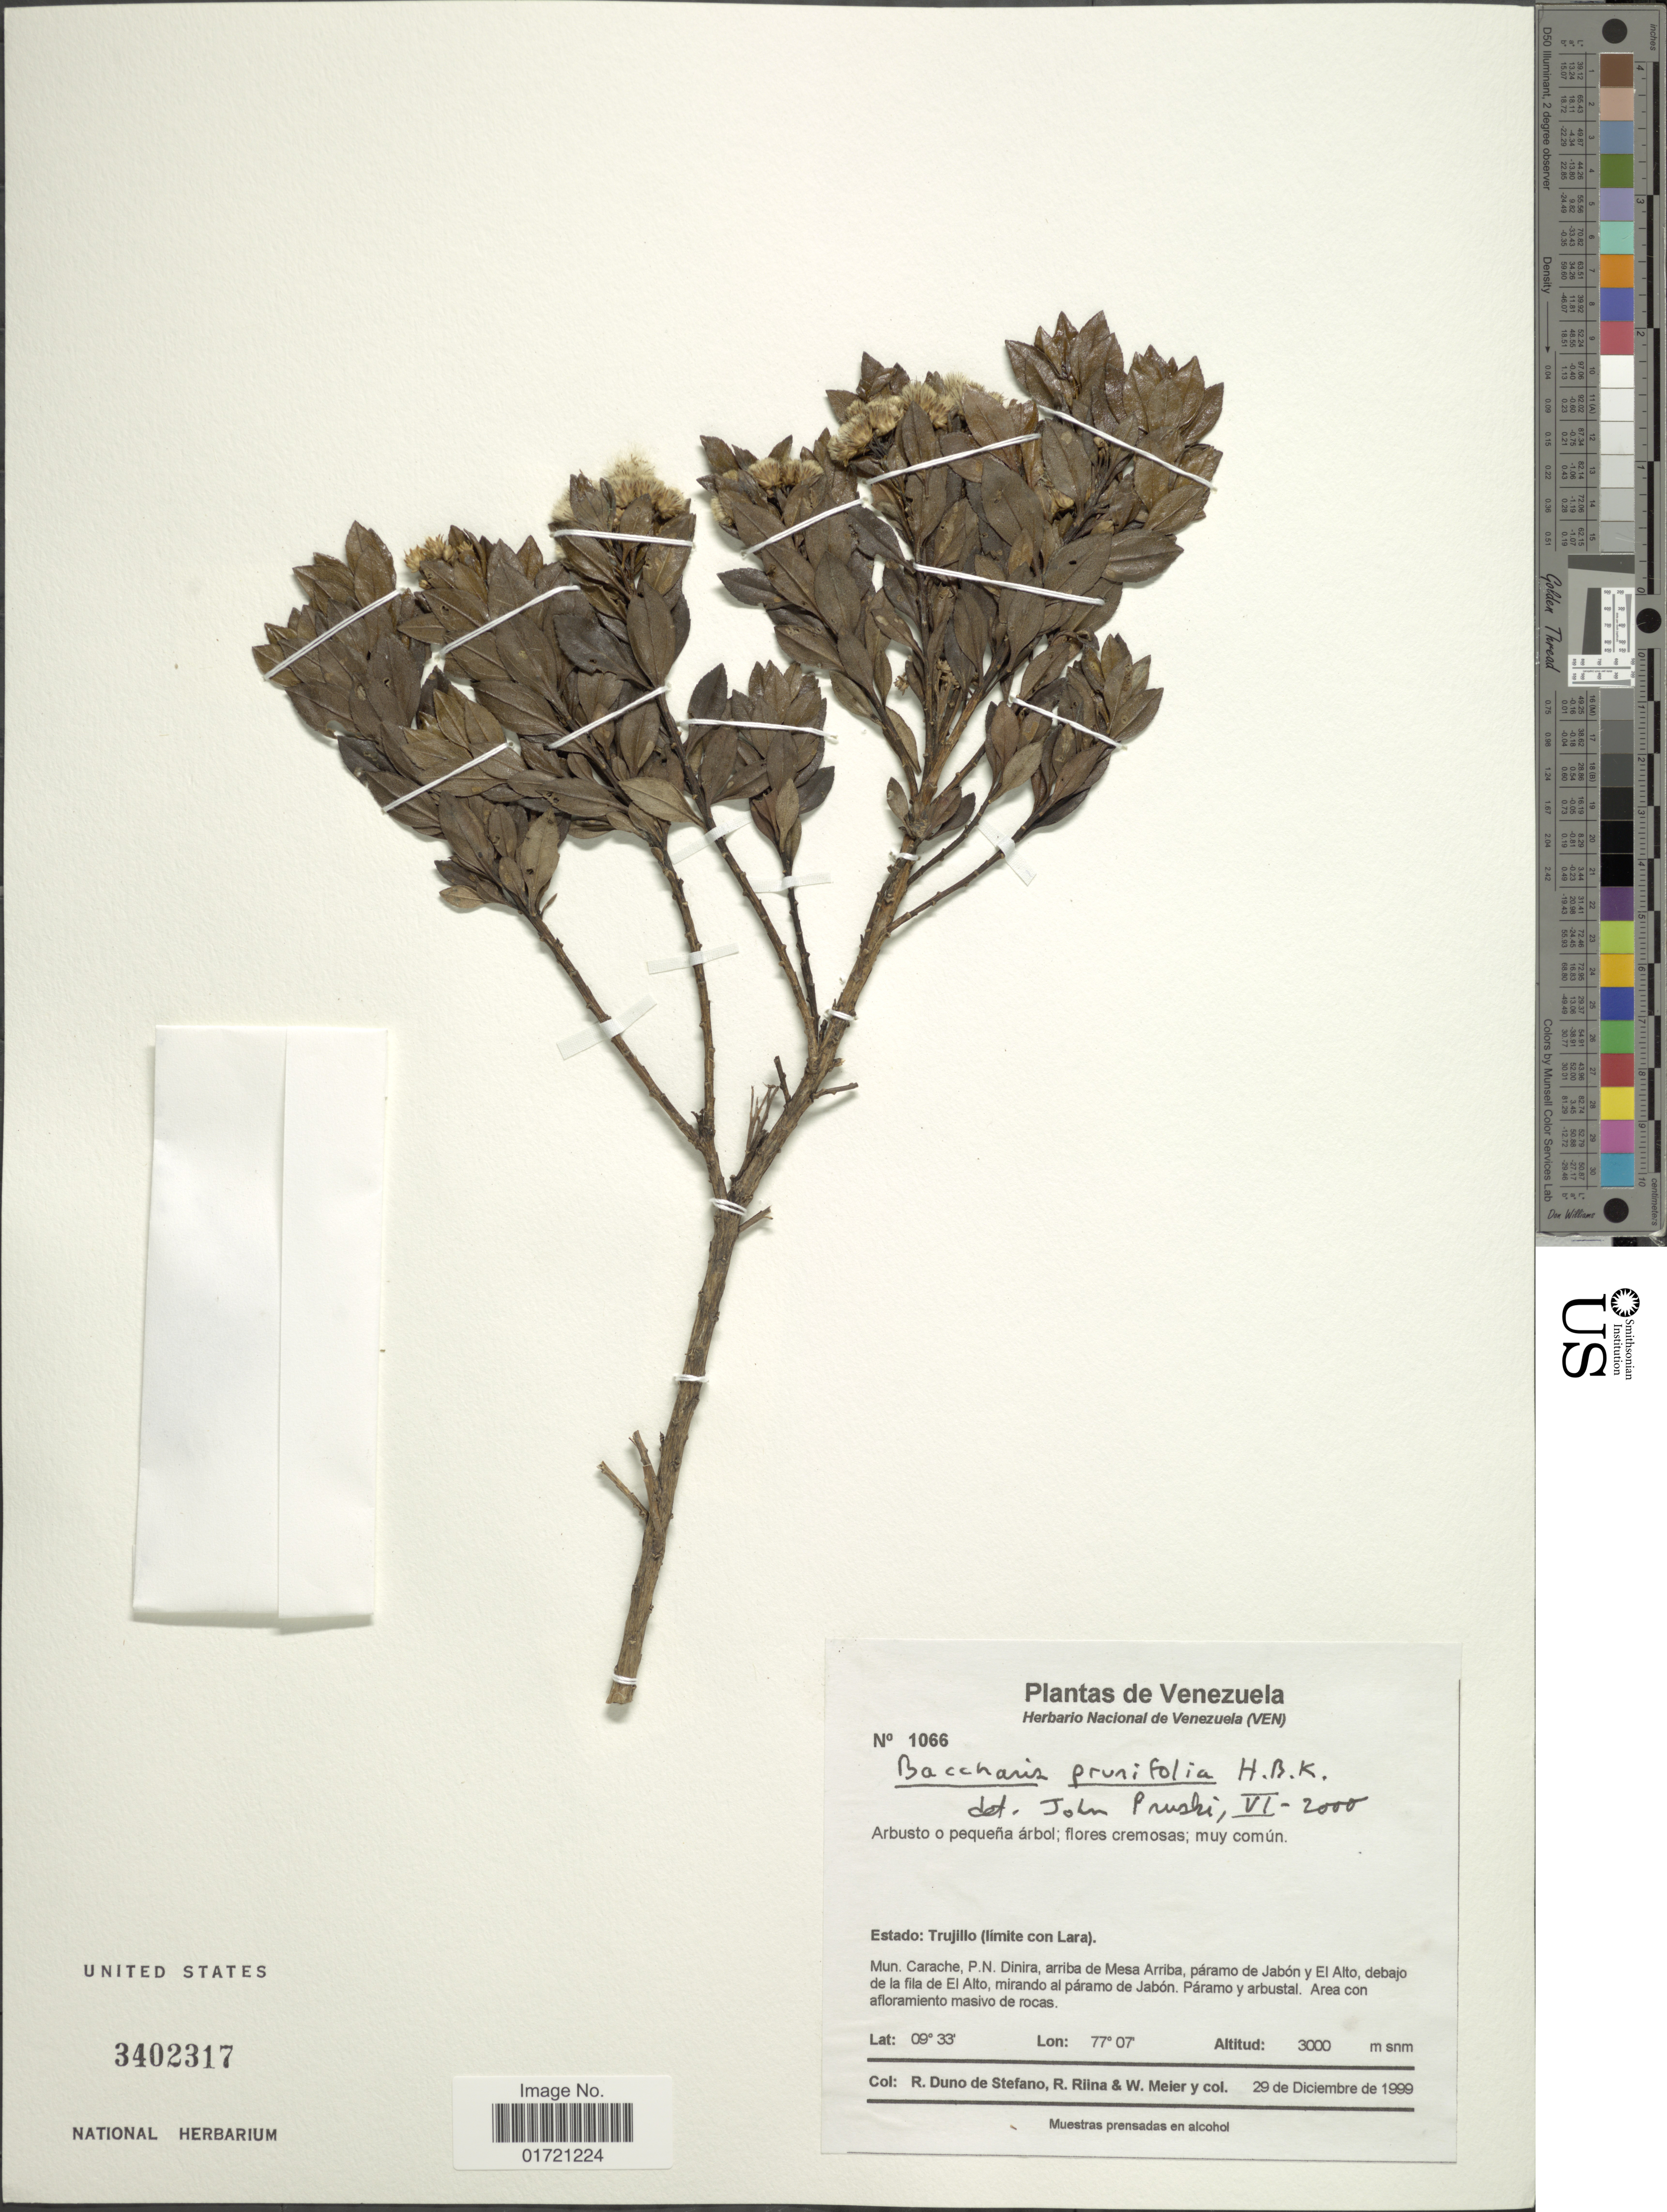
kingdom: Plantae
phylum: Tracheophyta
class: Magnoliopsida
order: Asterales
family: Asteraceae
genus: Baccharis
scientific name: Baccharis prunifolia var. subprunifolia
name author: Cuatrec.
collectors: R. Duno de Stefano, R. Riina & W. Meier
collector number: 1066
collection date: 1999-12-29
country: Venezuela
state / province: Trujillo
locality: Estado: Trujillo (limite con Lara). Mun. Carache, P.N. Dinira, arriba de Mesa Arriba, páramo de Jabón y El Alto, debajo de la fila de El Alto, mirando al páramo de Jabón. Páramo y arbustal.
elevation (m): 3000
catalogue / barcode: US 3402317